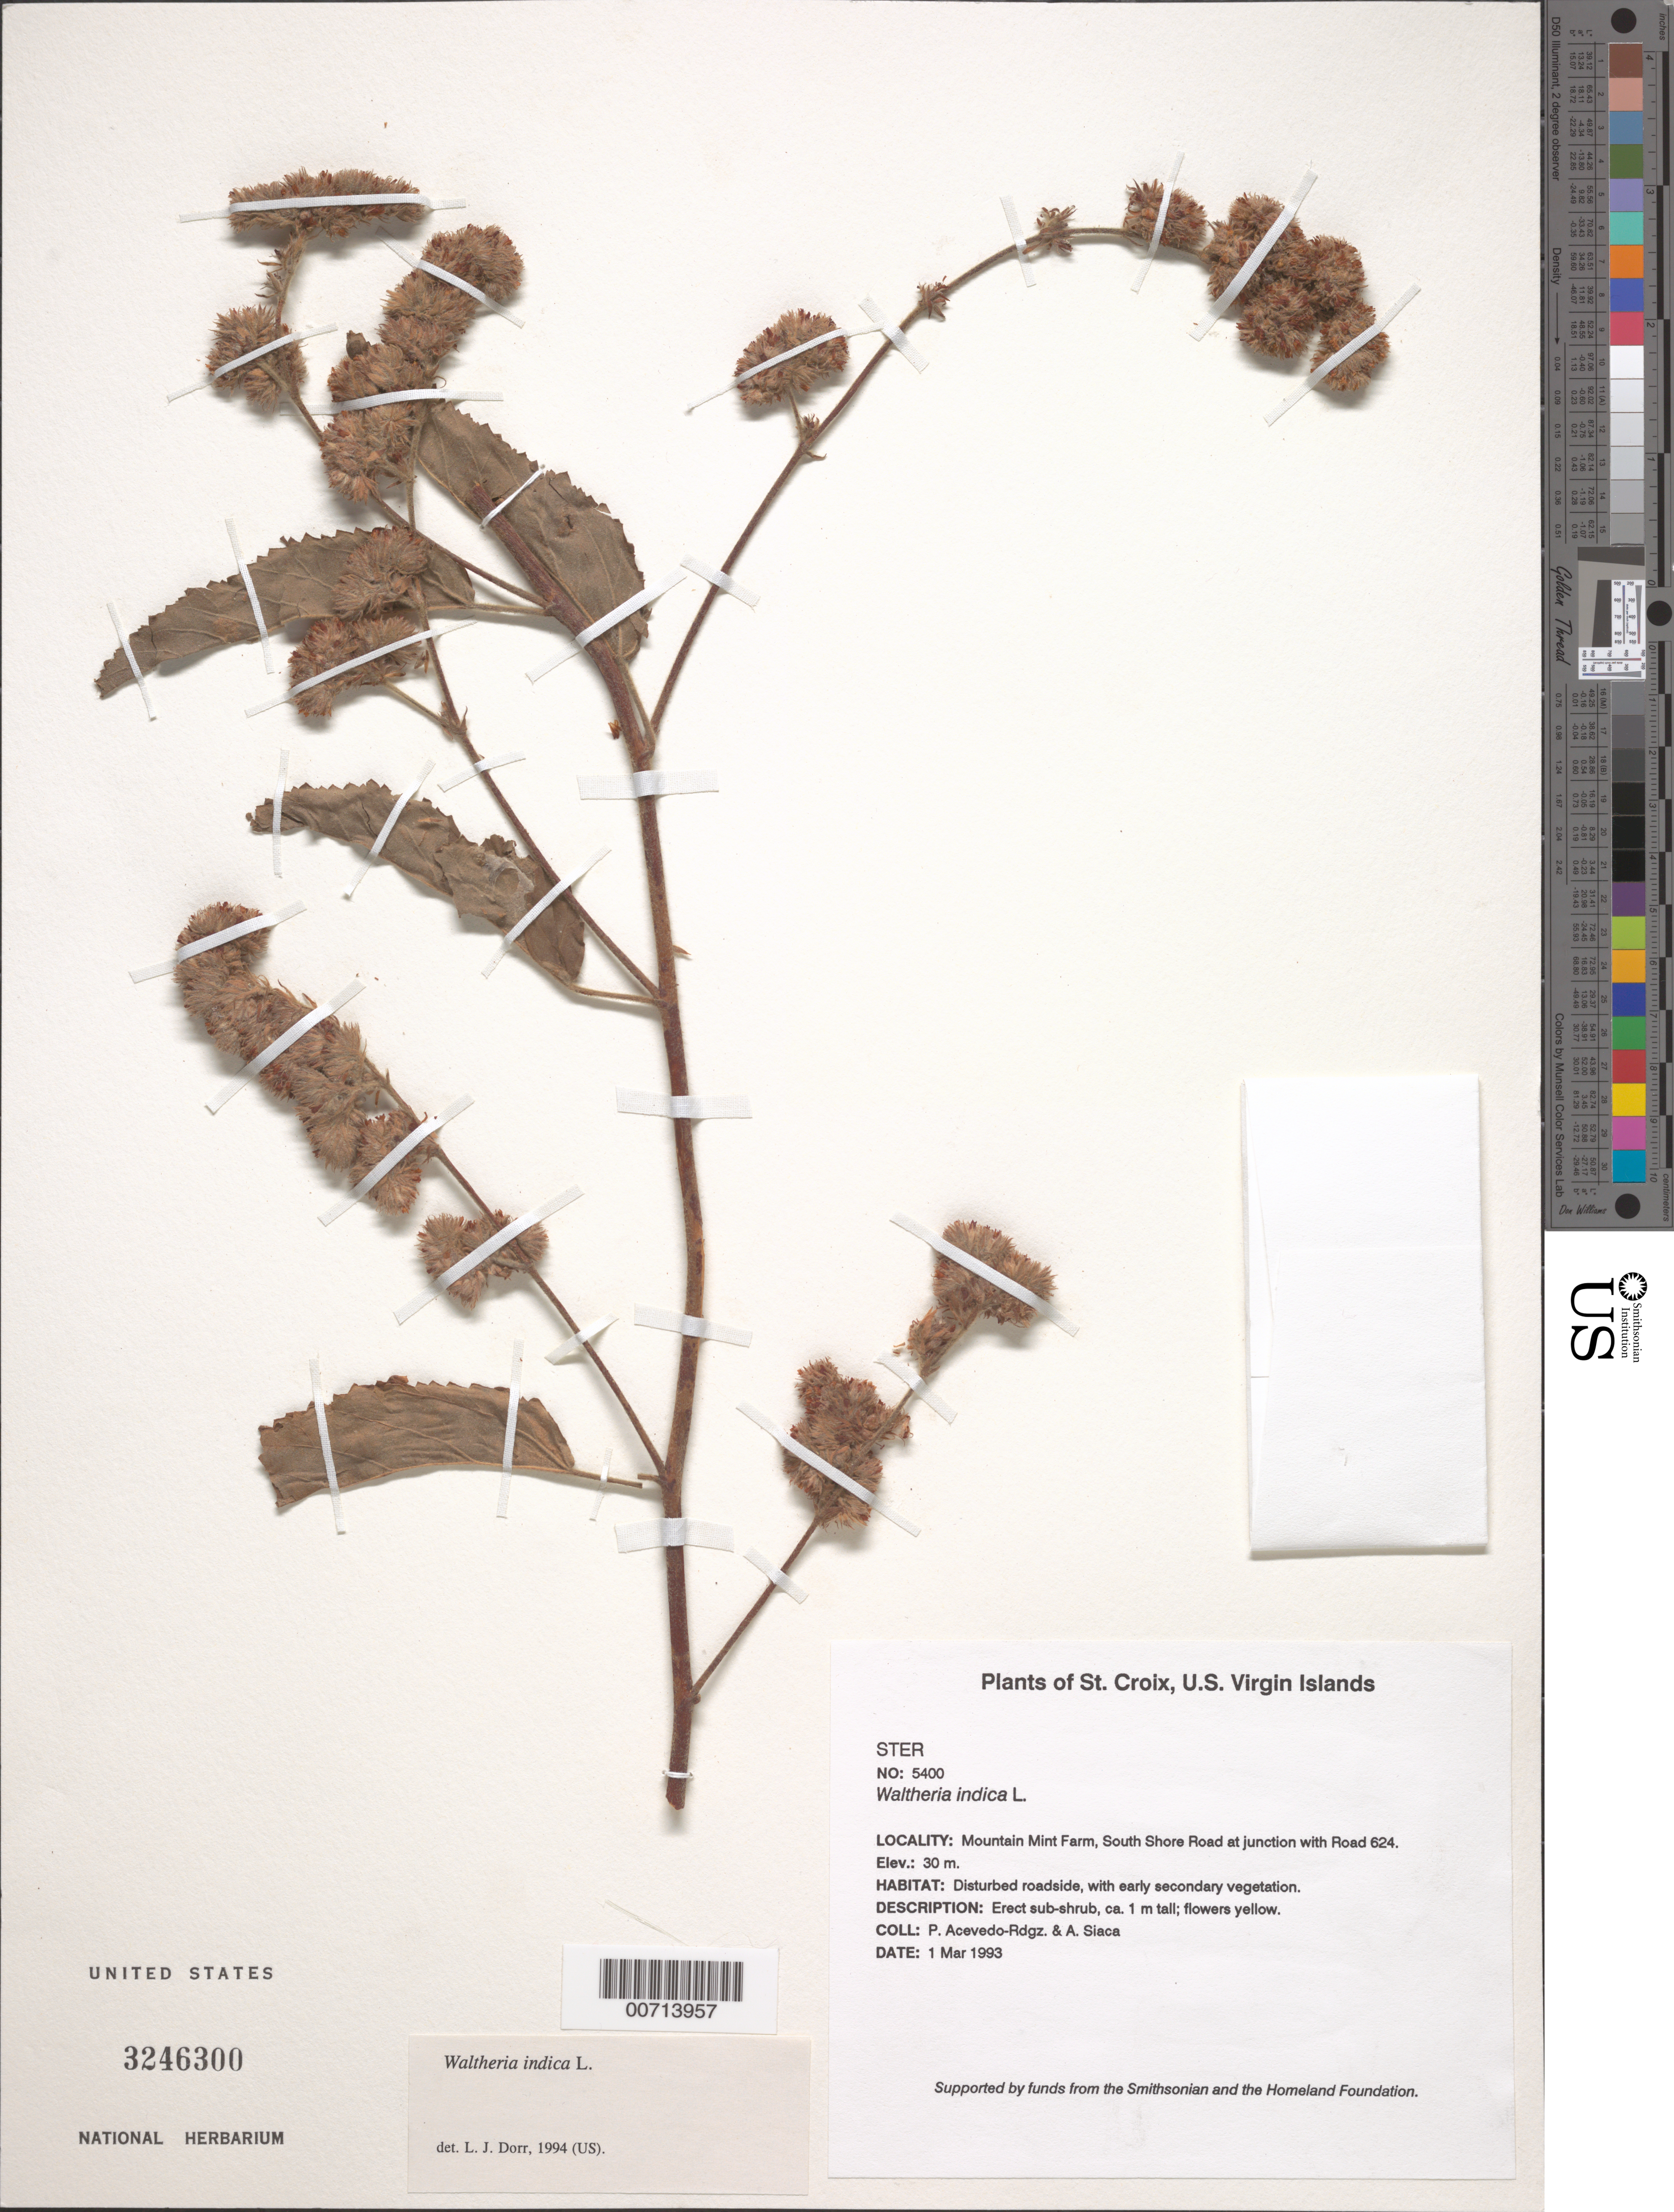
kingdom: Plantae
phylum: Tracheophyta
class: Magnoliopsida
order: Malvales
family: Malvaceae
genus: Waltheria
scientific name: Waltheria indica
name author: L.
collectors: P. Acevedo-Rodr. & A. Siaca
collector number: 5400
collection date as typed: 01 Mar 1993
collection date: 1993-03-01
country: U.S. Virgin Islands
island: St. Croix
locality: Mountain Mint Farm, South Shore Road at junction with Road 624.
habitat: Disturbed roadside, with early secondary vegetation.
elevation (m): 30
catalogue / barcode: US 3246300